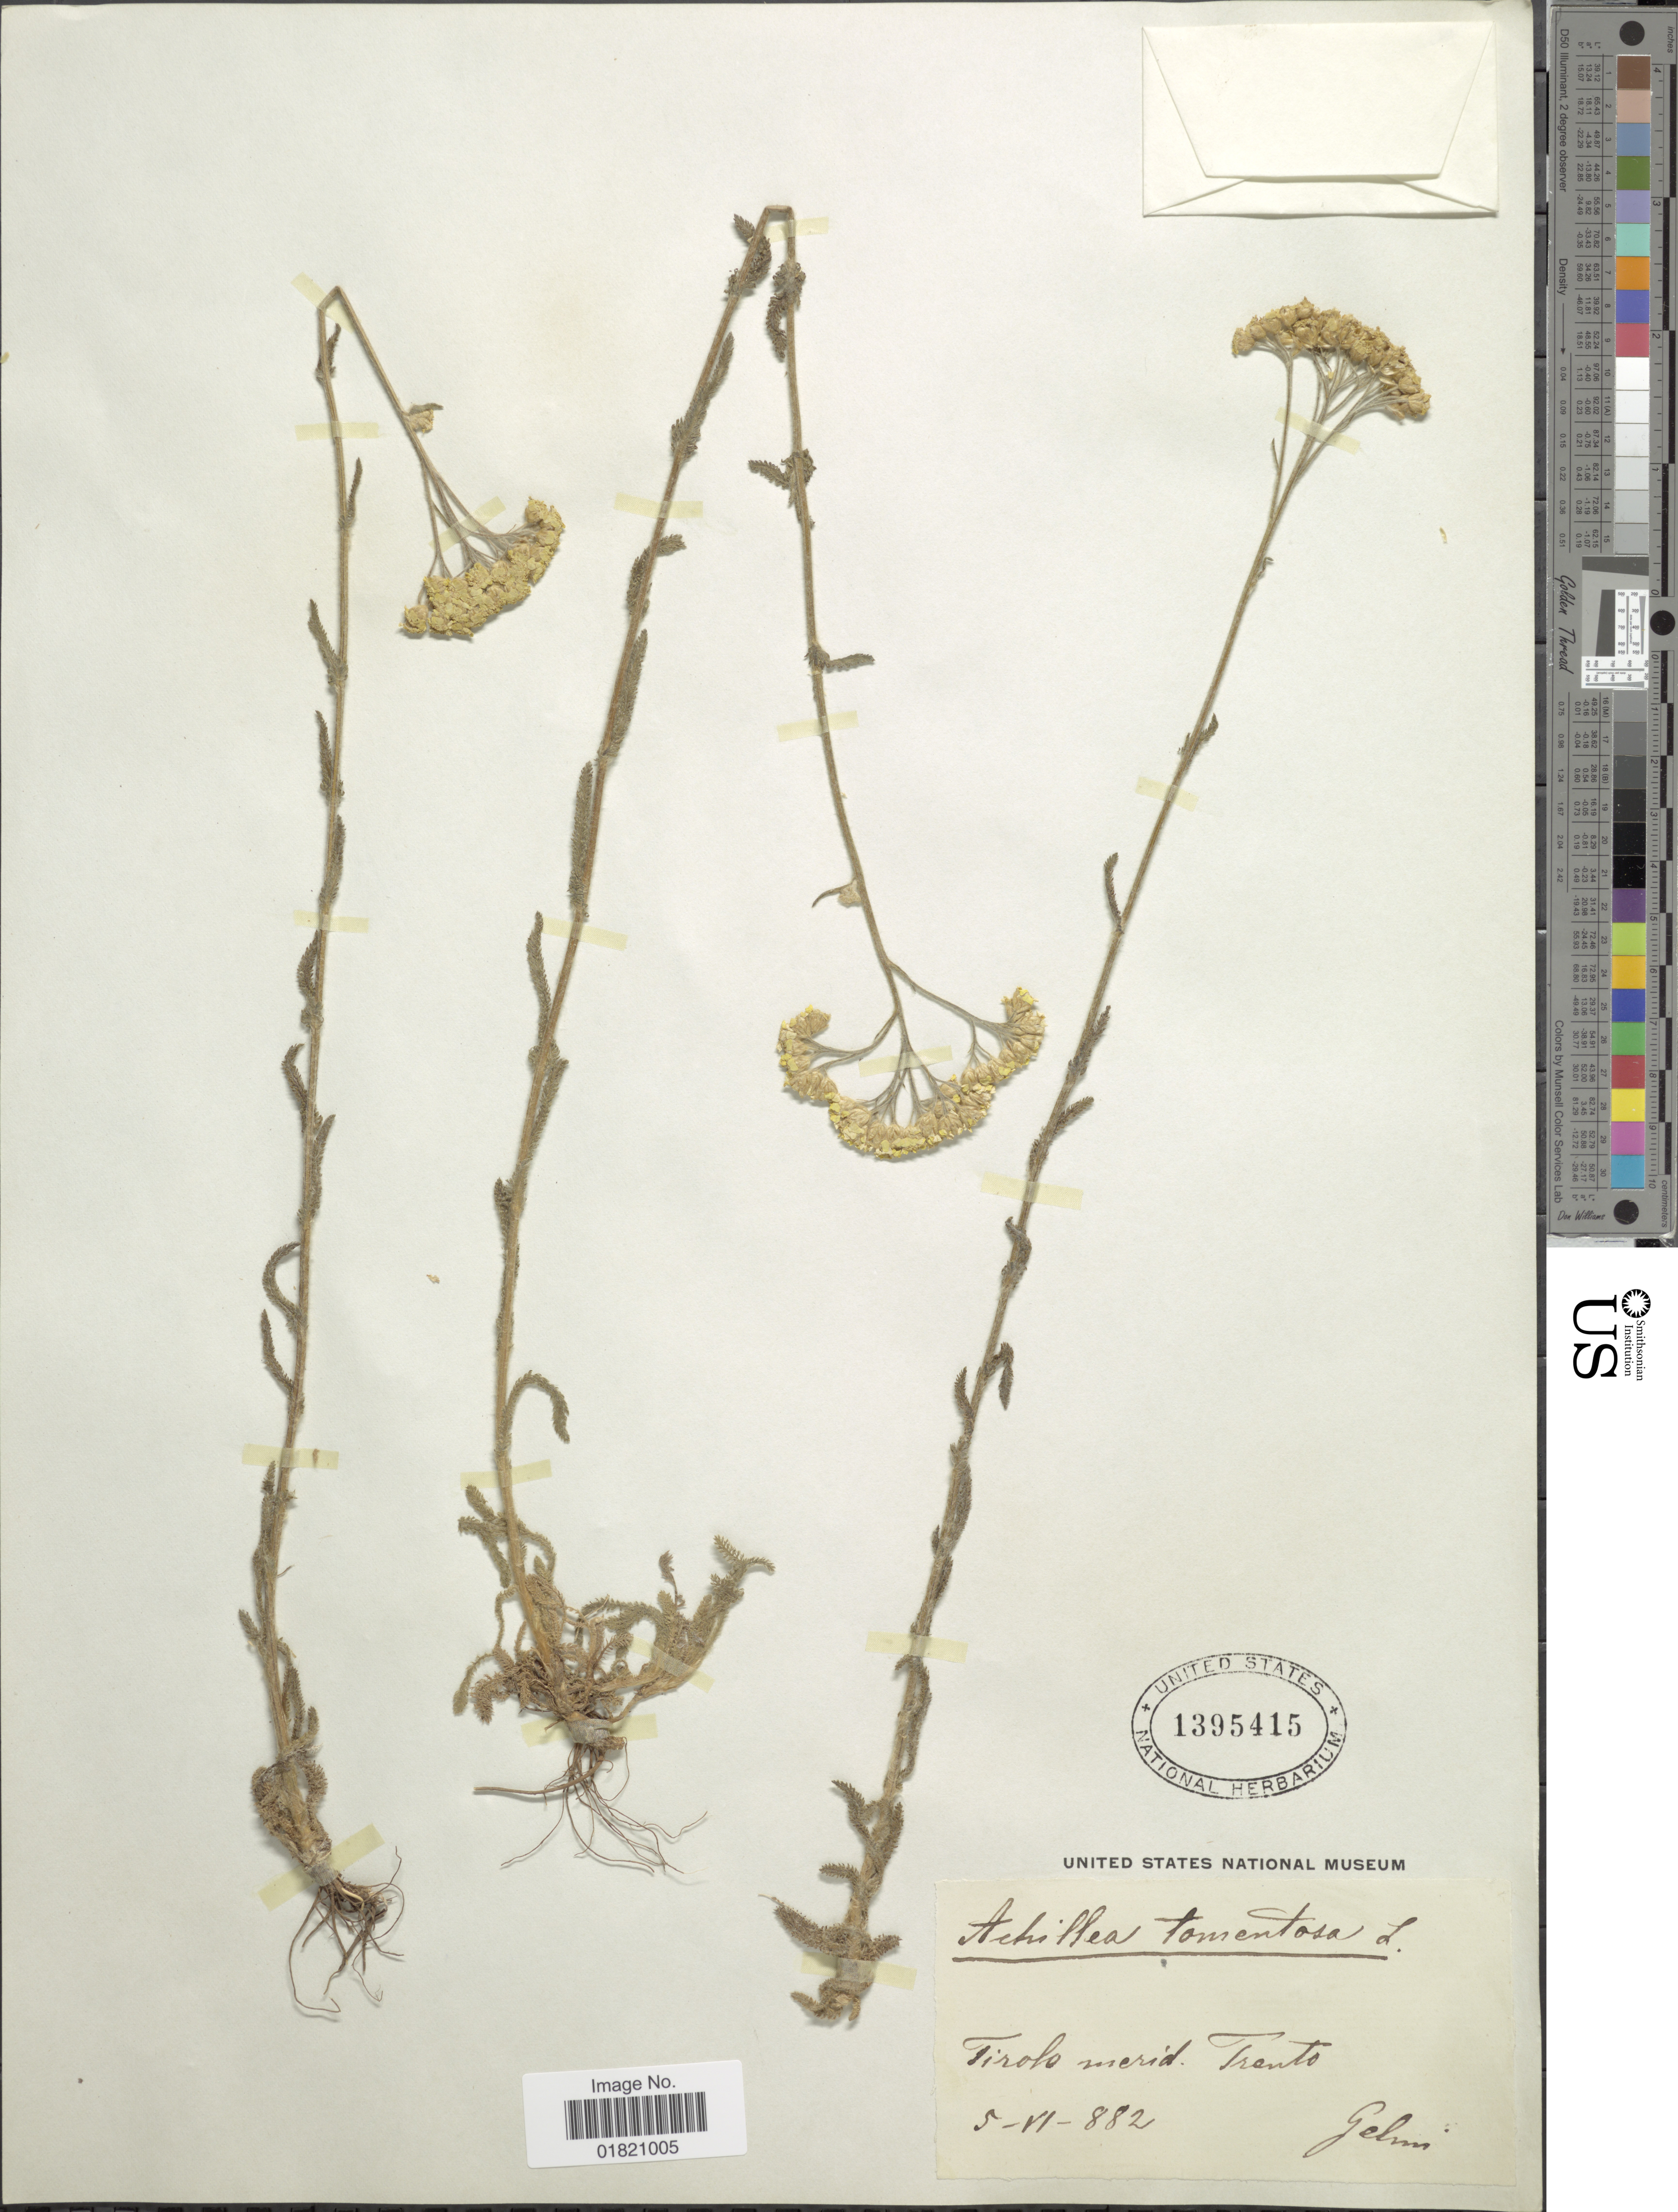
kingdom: Plantae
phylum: Tracheophyta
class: Magnoliopsida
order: Asterales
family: Asteraceae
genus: Achillea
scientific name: Achillea tomentosa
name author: L.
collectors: -. Gelmi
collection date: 1882-06-05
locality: Tirolo merid. Trento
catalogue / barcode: US 1395415